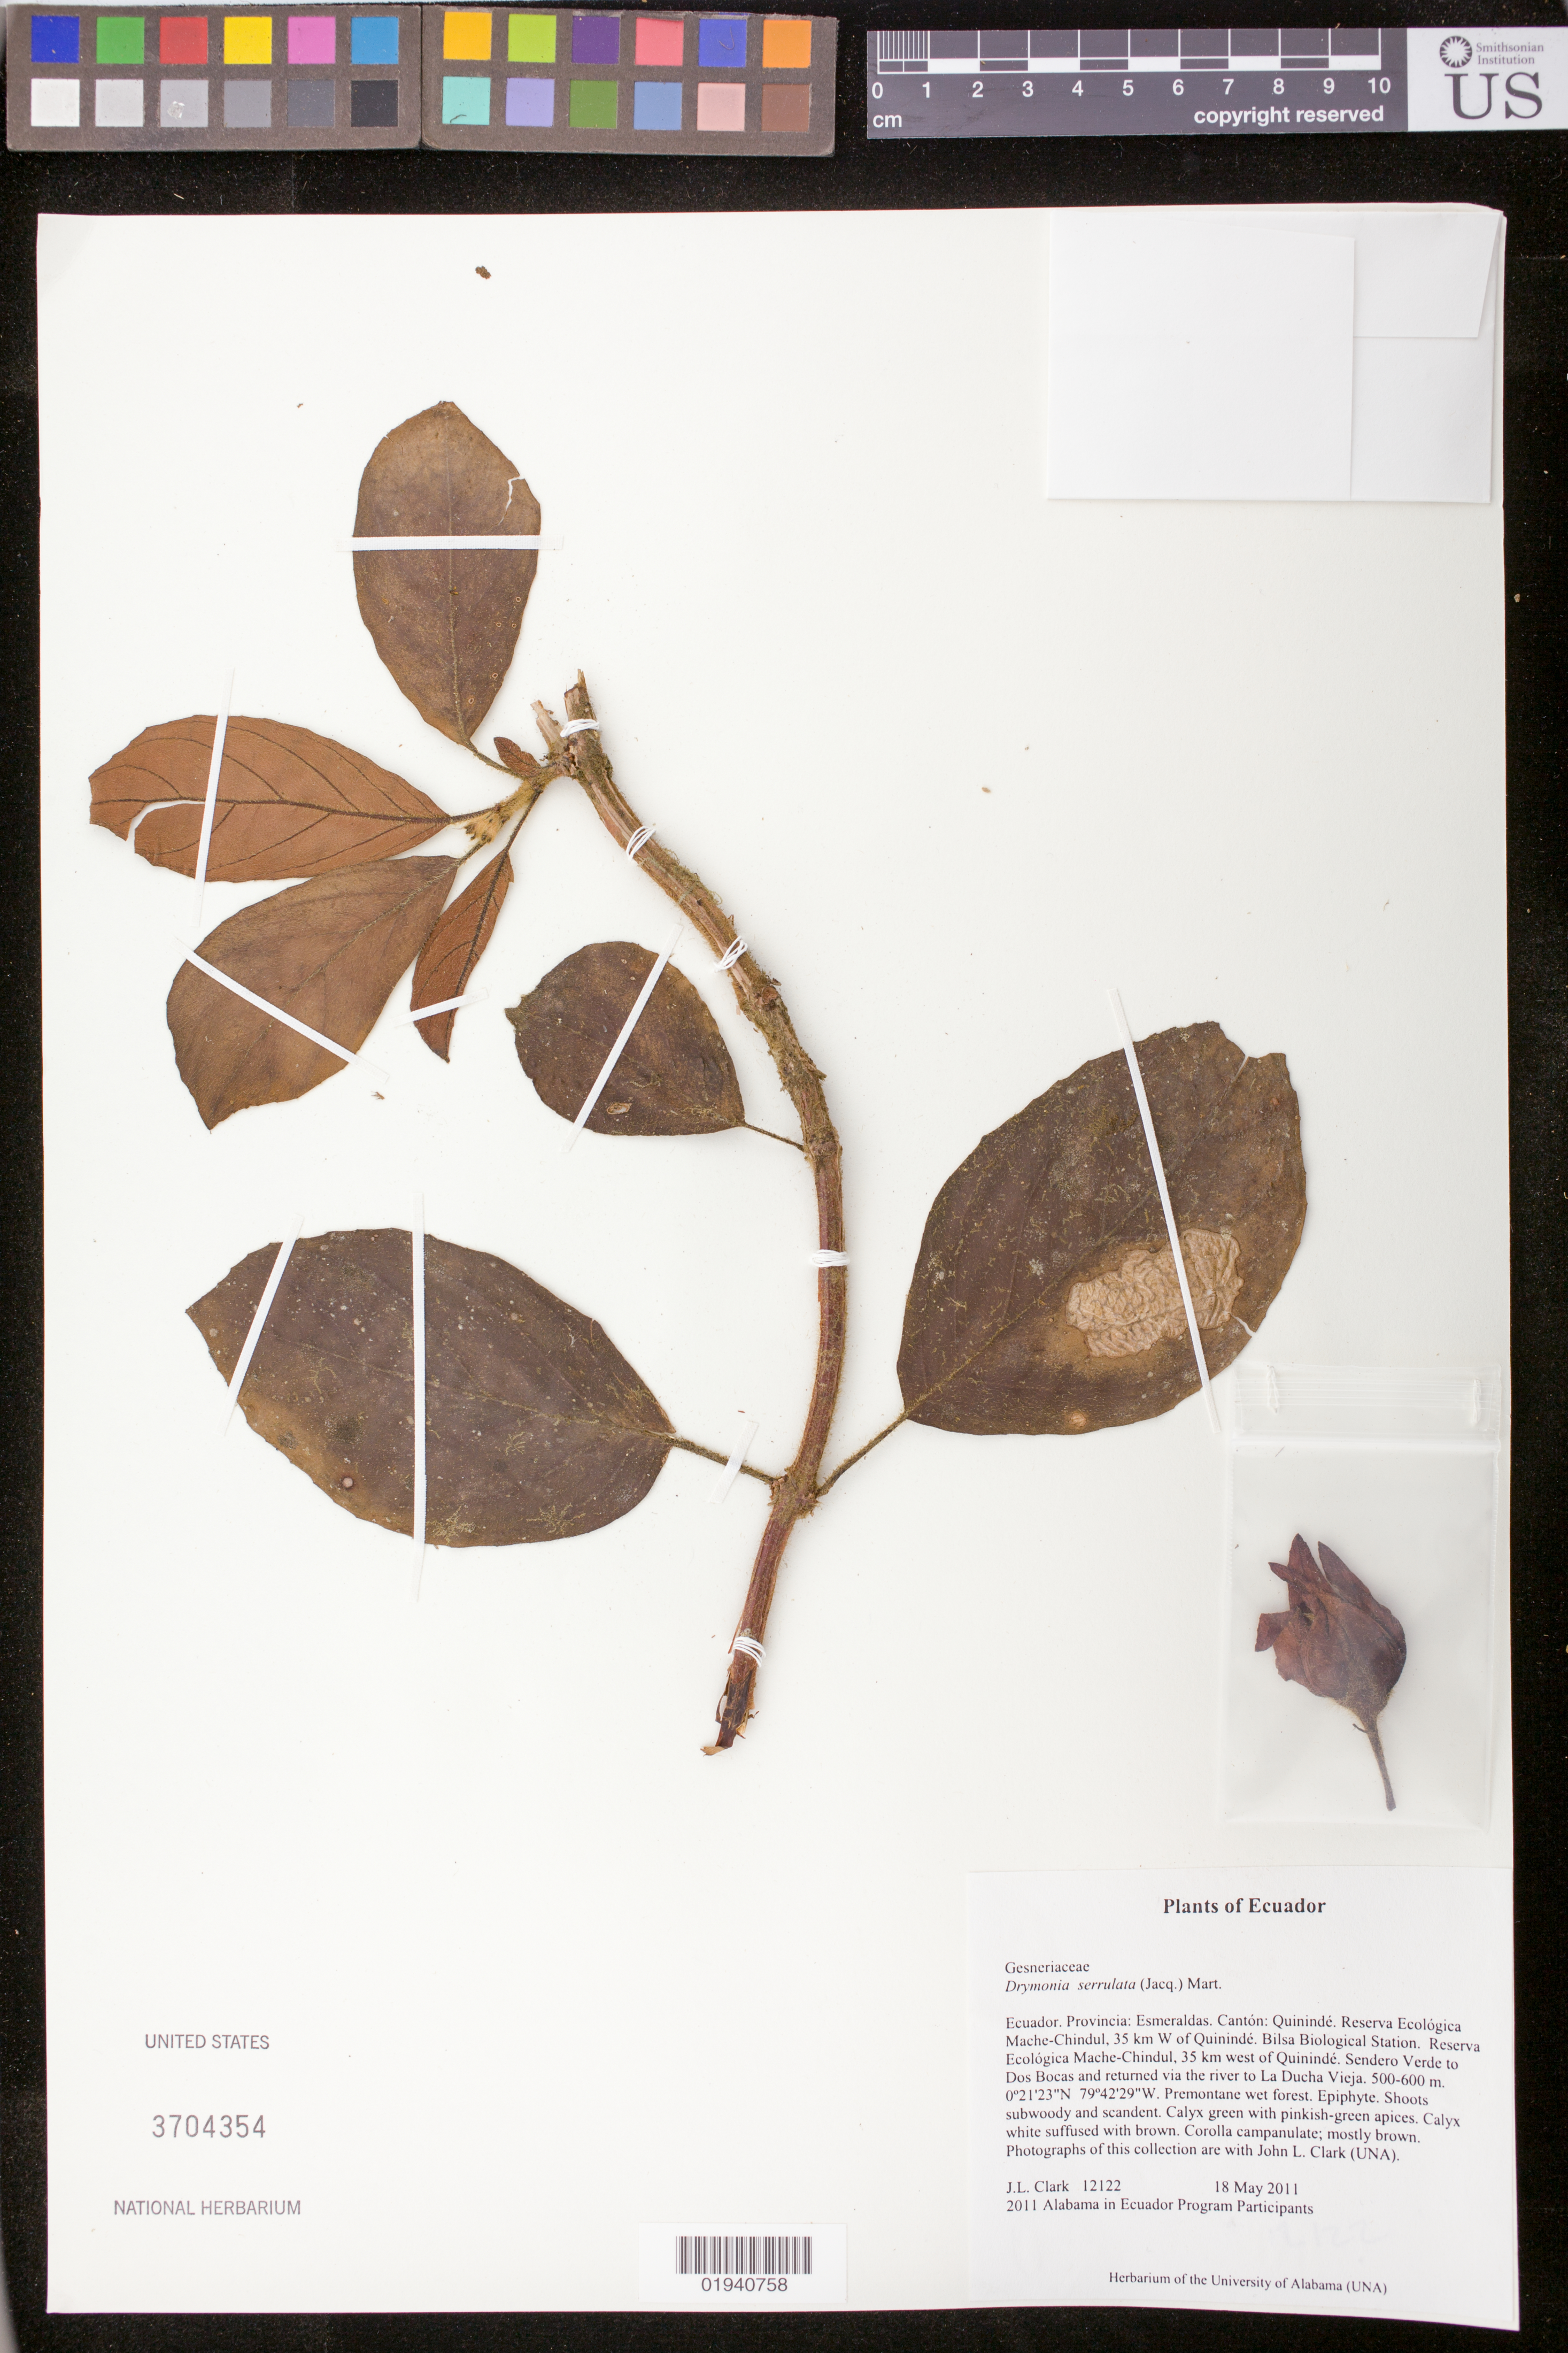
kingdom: Plantae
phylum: Tracheophyta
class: Magnoliopsida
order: Lamiales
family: Gesneriaceae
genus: Drymonia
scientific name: Drymonia serrulata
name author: (Jacq.) Mart.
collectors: J. L. Clark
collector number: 12122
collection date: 2011-05-18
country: Ecuador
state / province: Esmeraldas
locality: Canton: Quininde, Reserva Ecologica Mache-Chindul, 35 km W of Quininde. Bilsa Biological Station. Sendero Verde to Dos Bocas and returned via the river to La Ducha Vieja.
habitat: Premontane wet forest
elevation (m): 500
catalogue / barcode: US 3704354